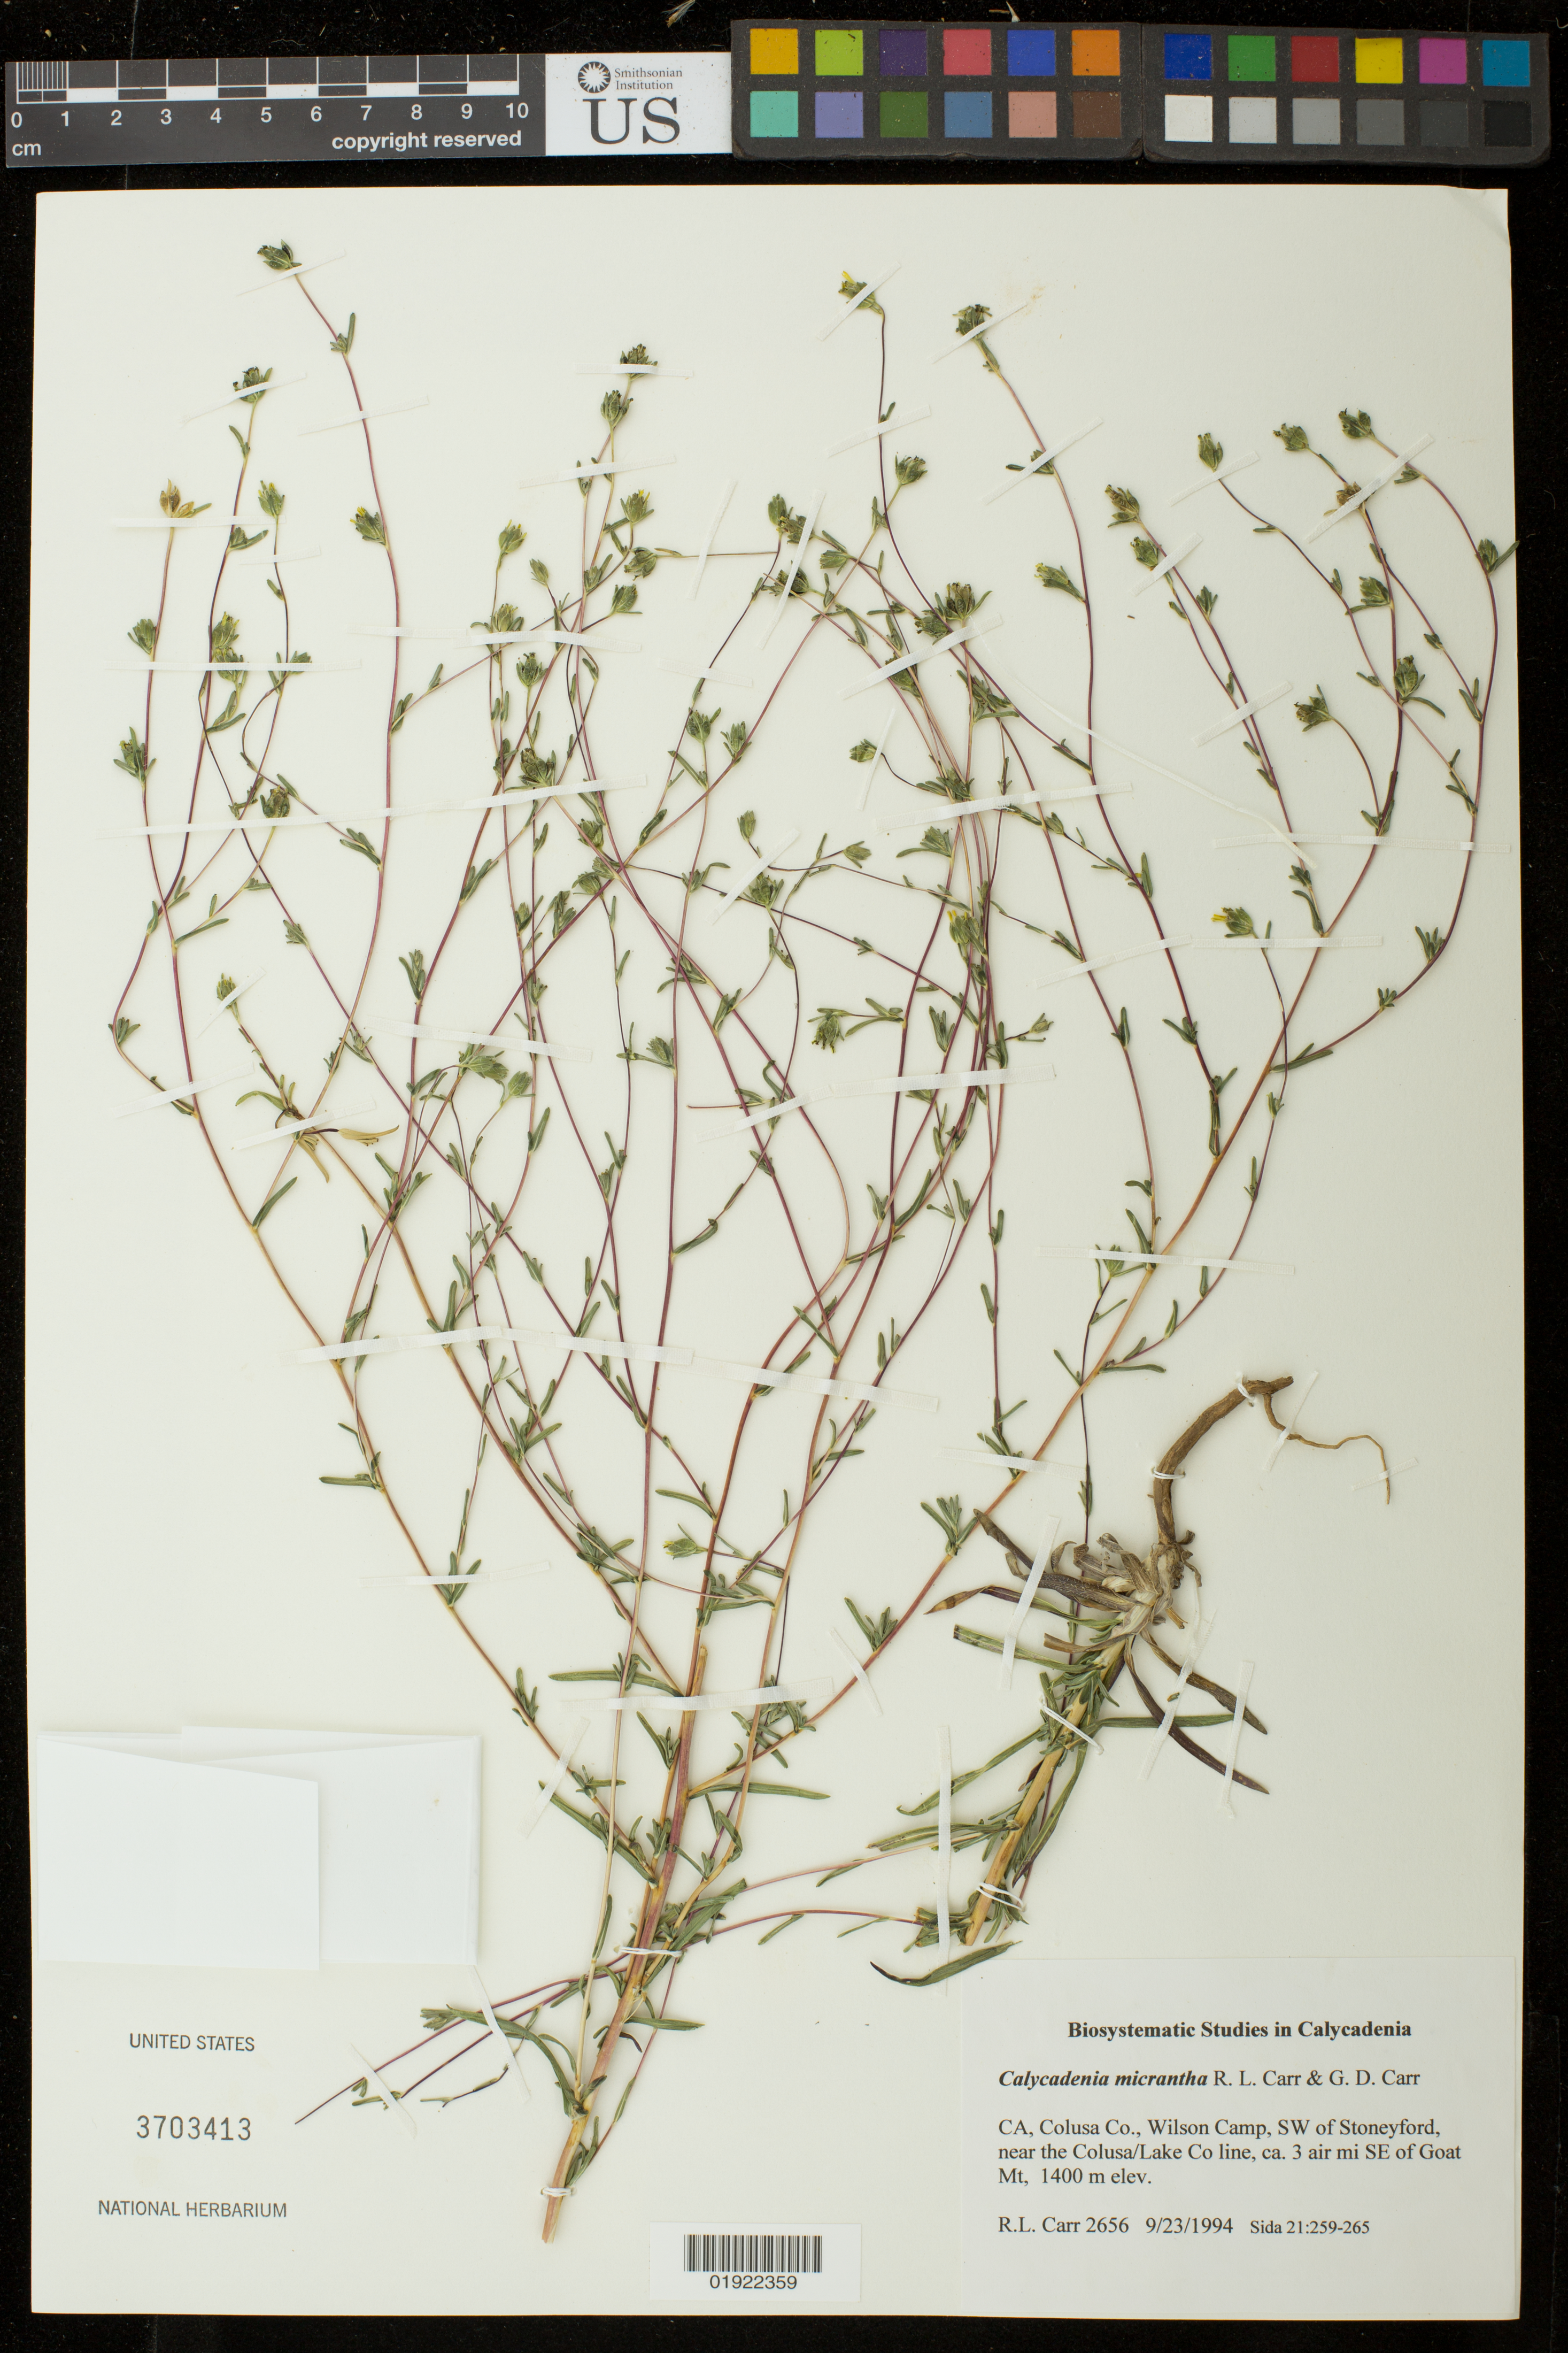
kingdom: Plantae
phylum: Tracheophyta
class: Magnoliopsida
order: Asterales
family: Asteraceae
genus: Calycadenia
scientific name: Calycadenia micrantha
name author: Carr & G.D. Carr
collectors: R. Carr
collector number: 2656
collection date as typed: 9/23/1994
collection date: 1994-09-23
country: United States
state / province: California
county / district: Colusa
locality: Wilson Camp, SW of Stoneyford, near the Colusa/Lake Co Line, ca. 3 air mi SE of Goat Mt.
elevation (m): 1400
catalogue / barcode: US 3703413